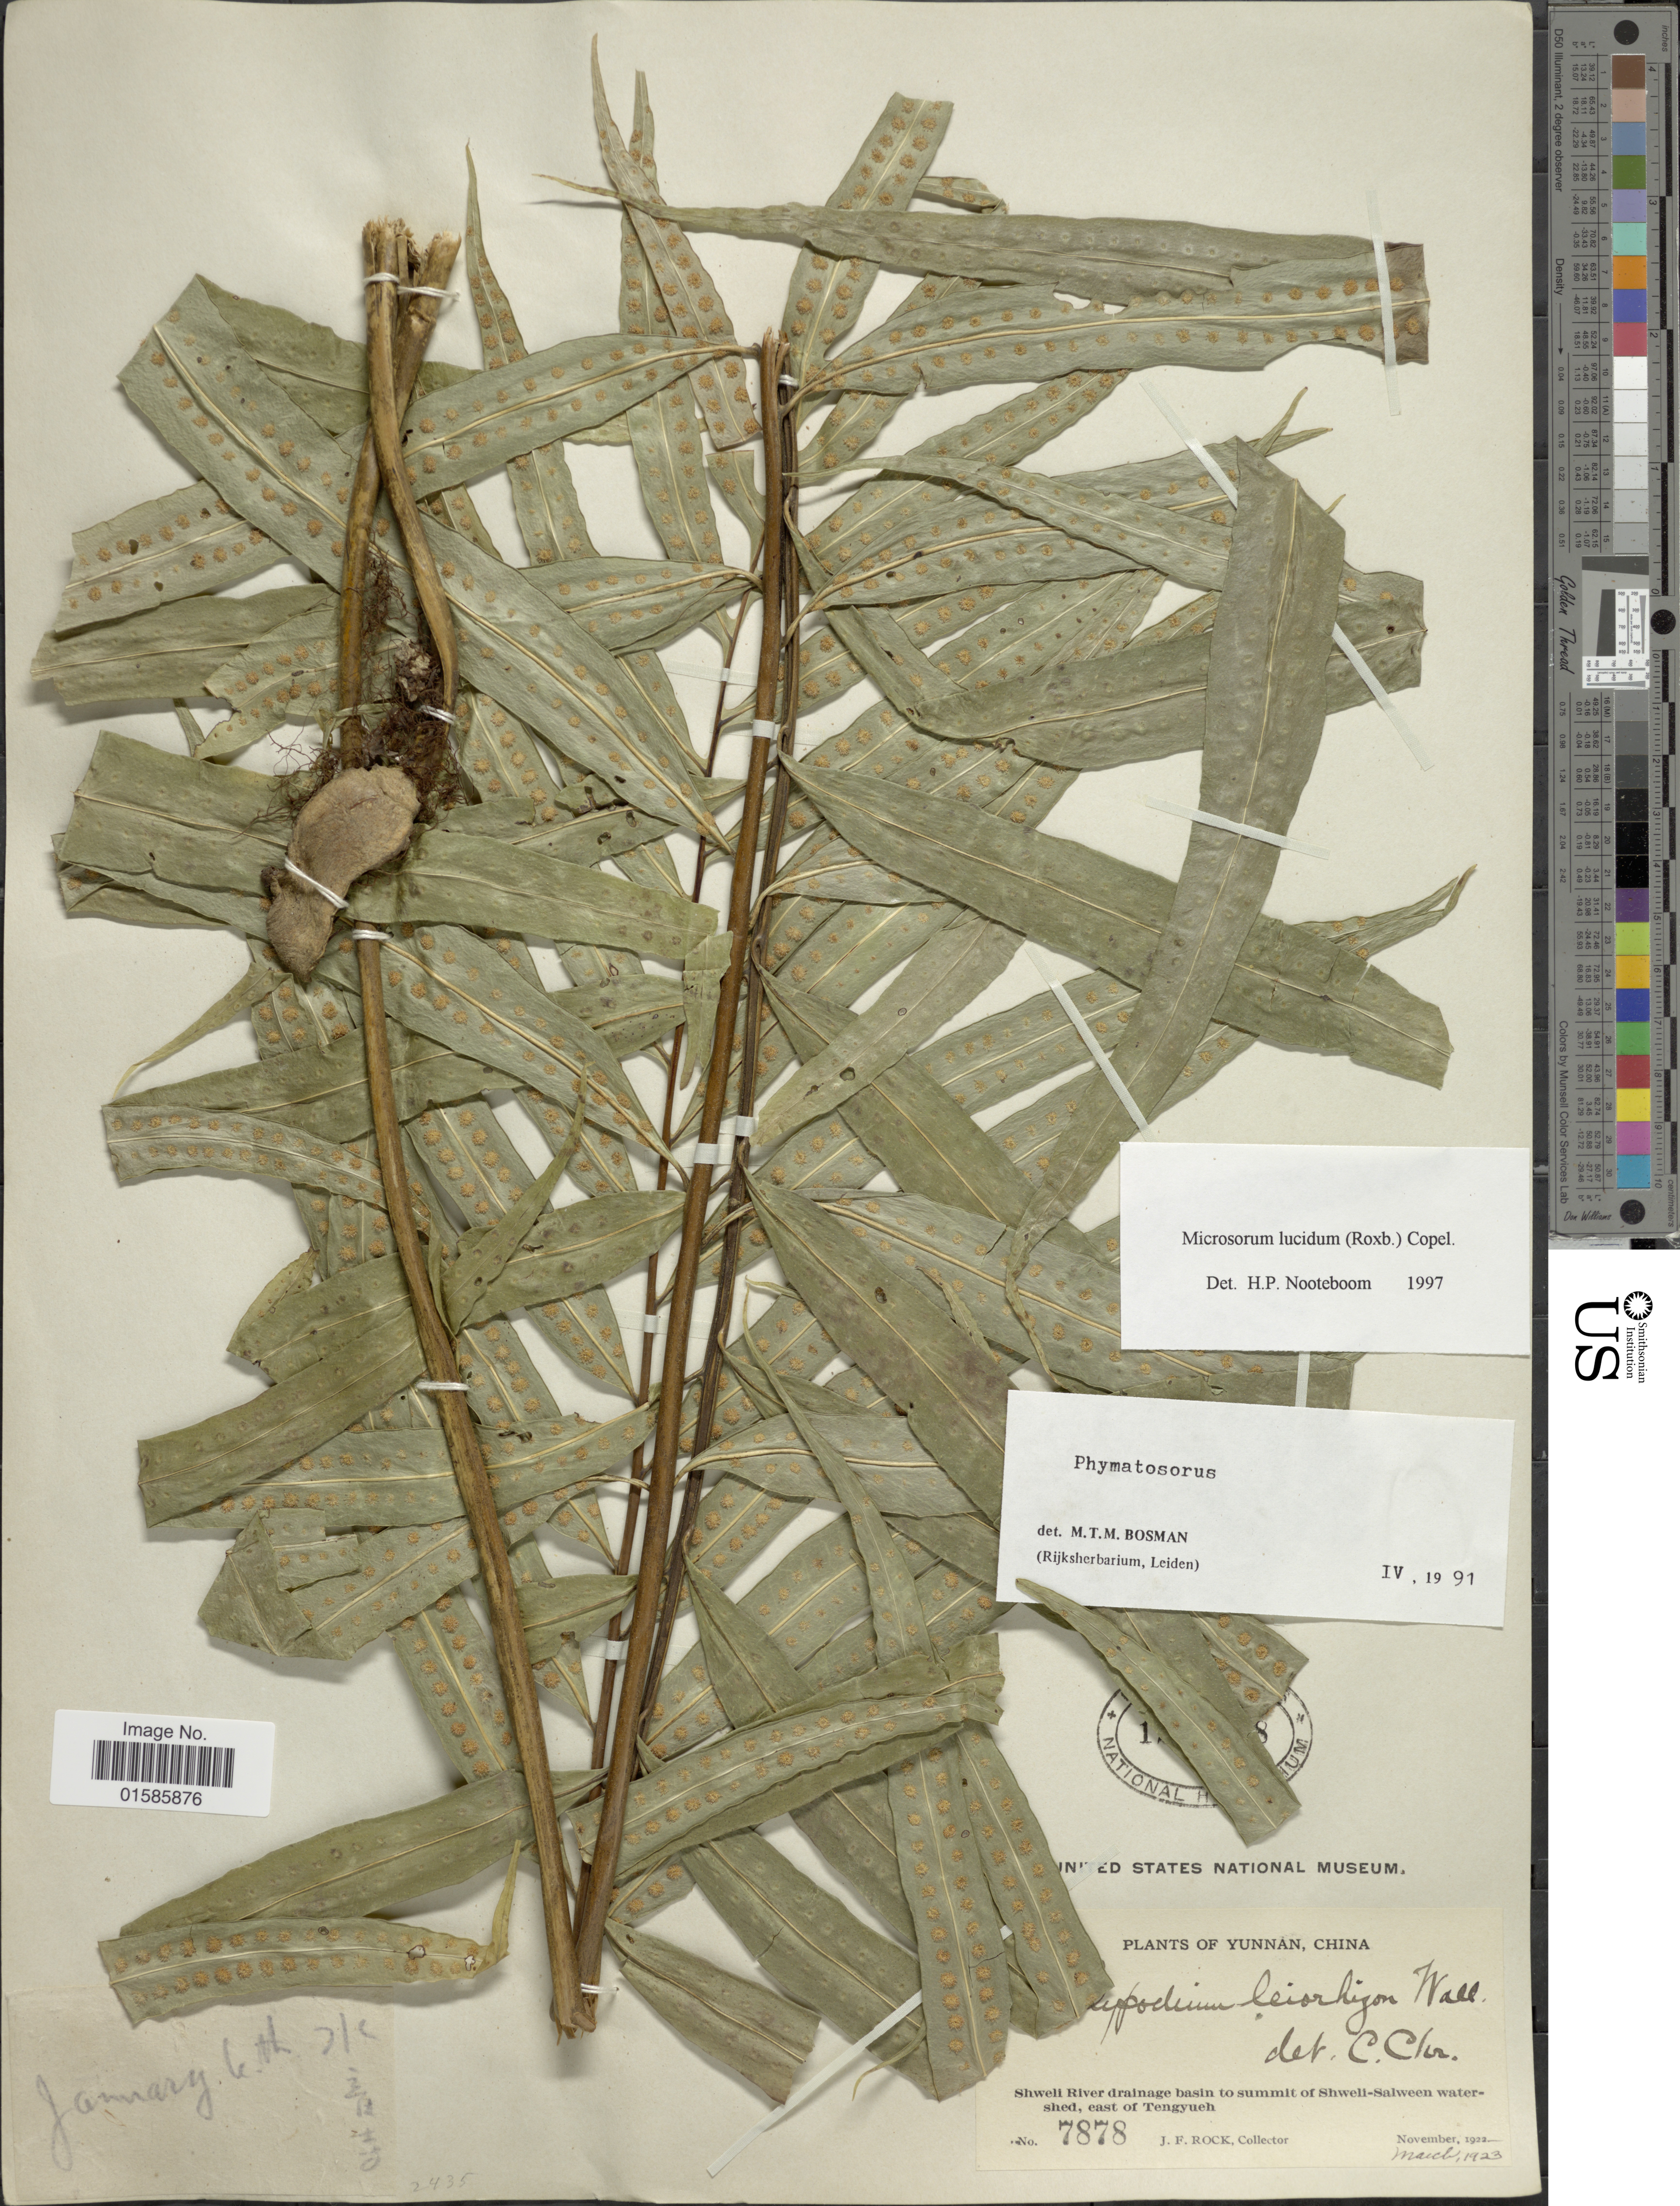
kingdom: Plantae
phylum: Tracheophyta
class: Polypodiopsida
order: Polypodiales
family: Polypodiaceae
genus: Microsorum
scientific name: Microsorum lucidum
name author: (Roxb. ex Griff.) Copel.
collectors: J. Rock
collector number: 7878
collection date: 1922-11/1923-03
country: China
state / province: Yunnan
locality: Shweli River drainage basin to summit of Shweli-Salween watershed, east of Tengyueh